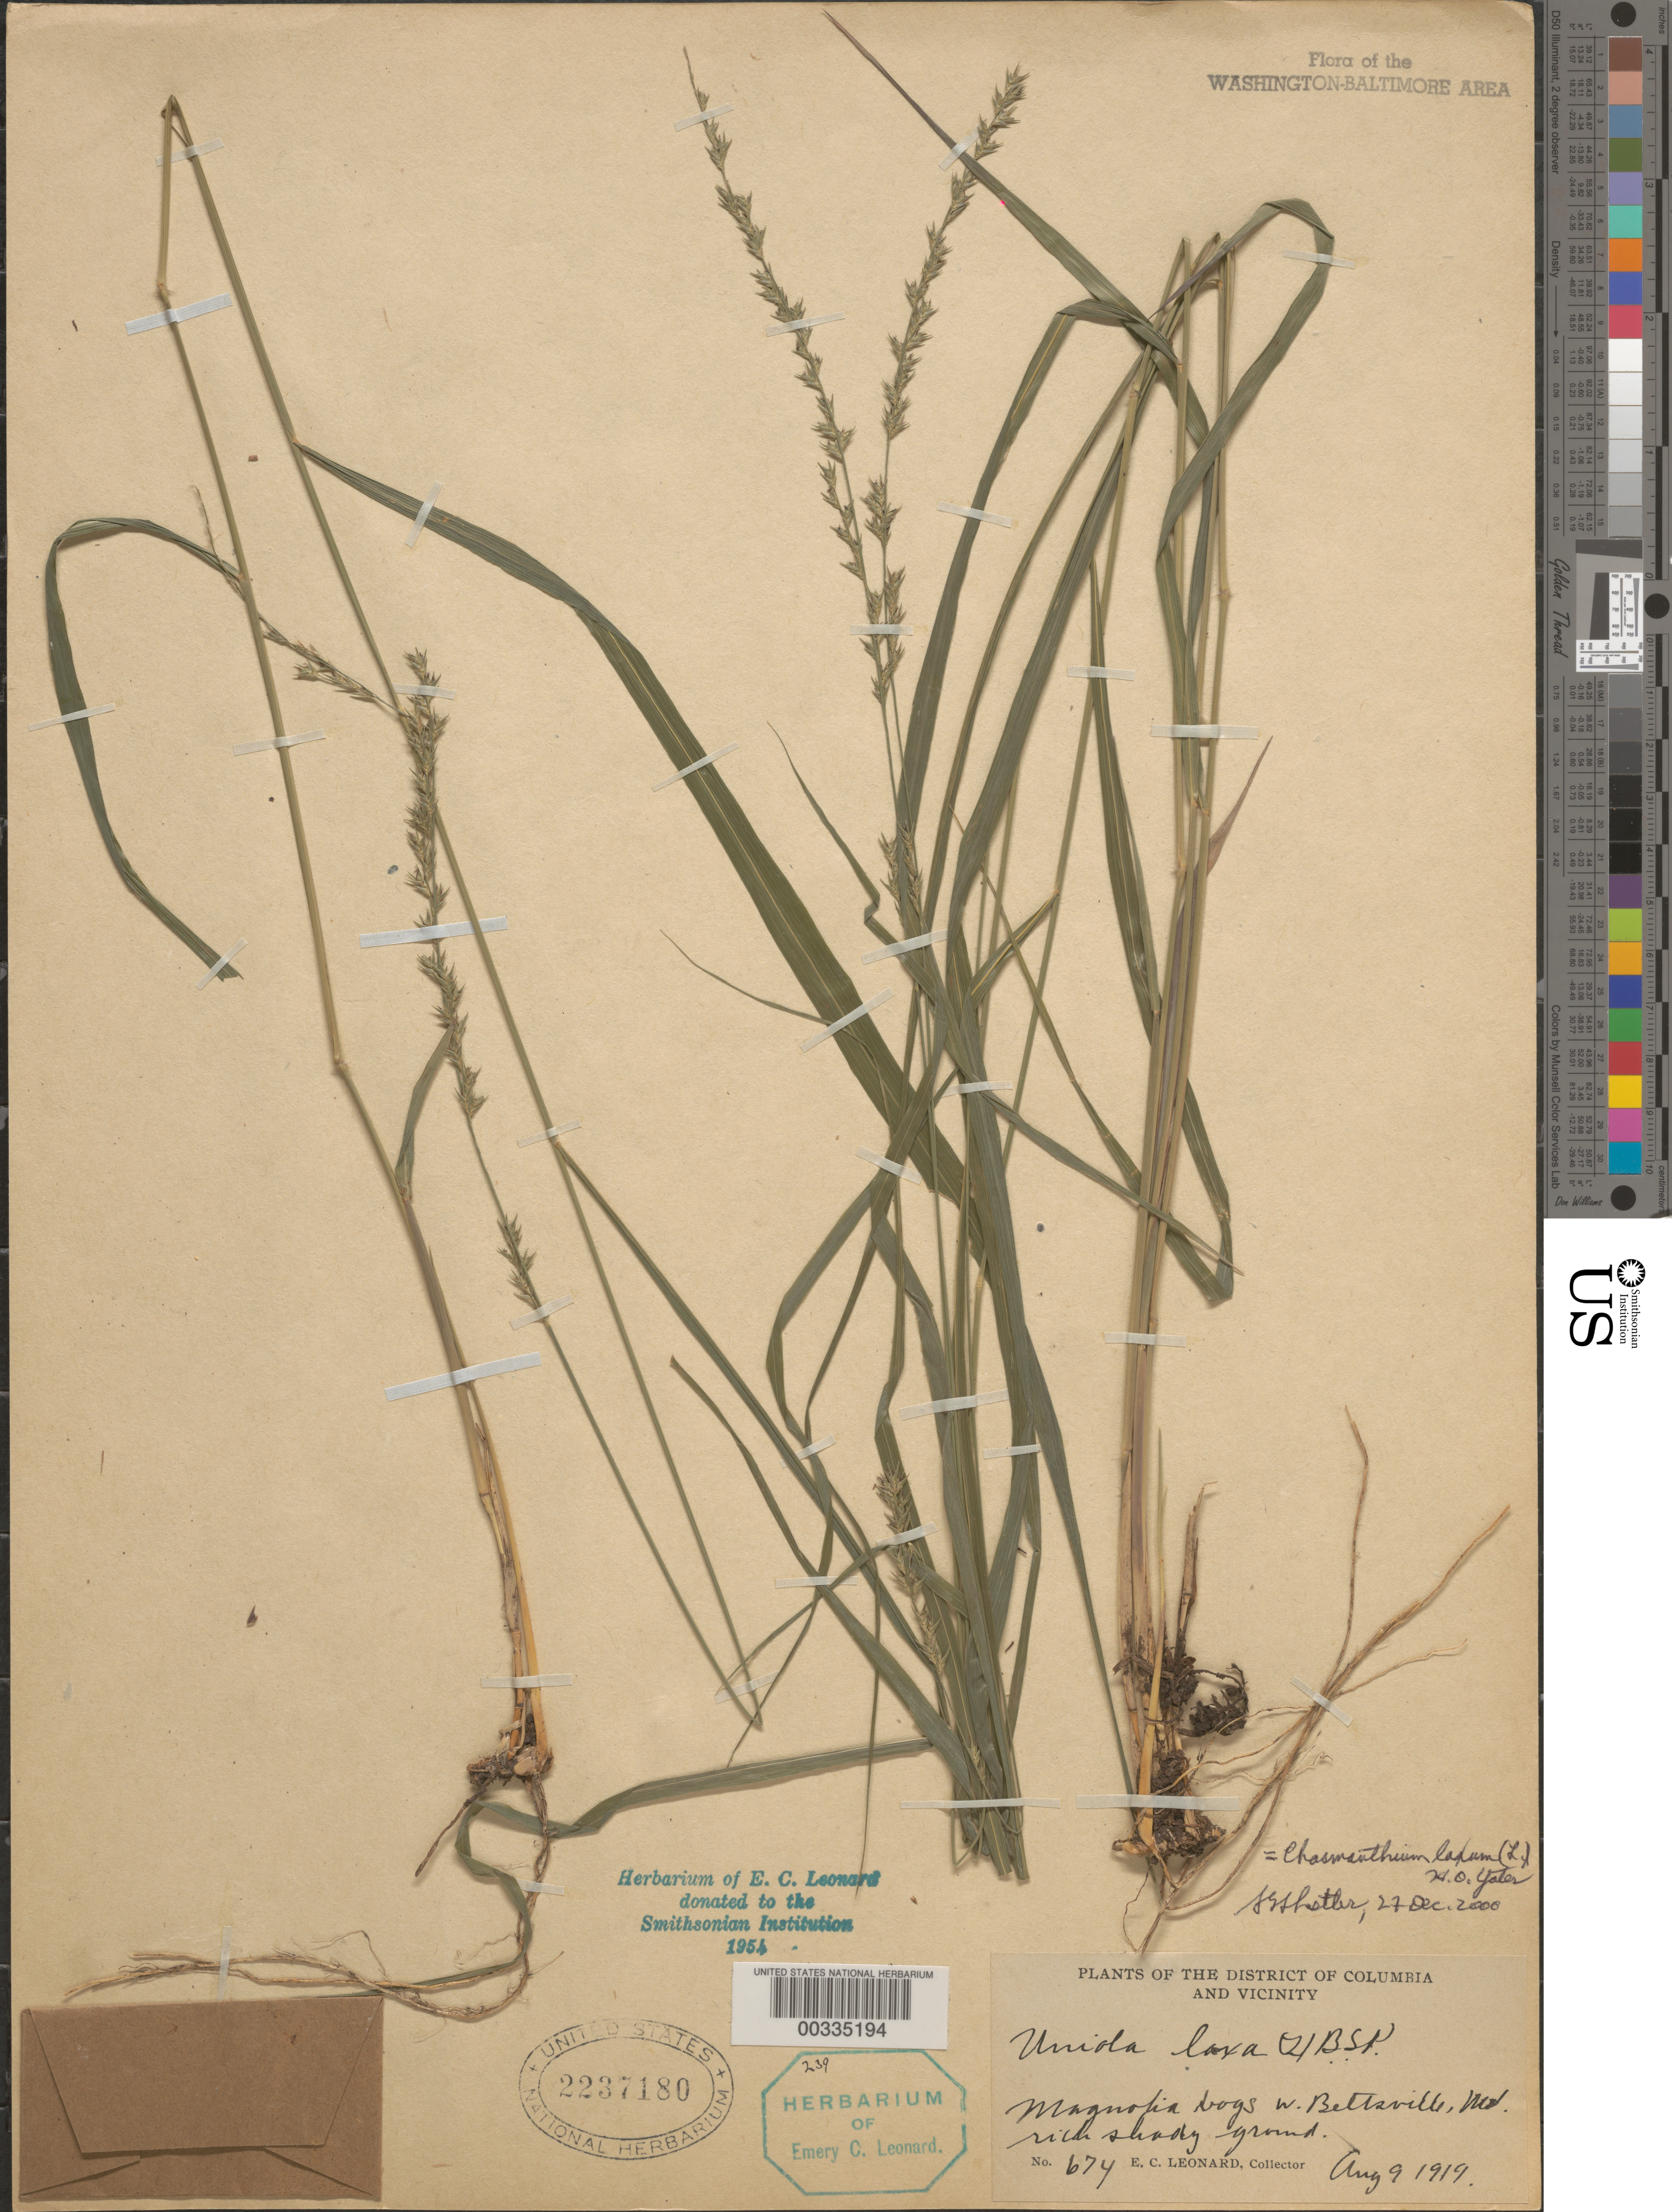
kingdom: Plantae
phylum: Tracheophyta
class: Liliopsida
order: Poales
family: Poaceae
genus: Chasmanthium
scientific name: Chasmanthium laxum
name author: (L.) H.O. Yates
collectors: E. C. Leonard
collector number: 674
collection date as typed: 09 Aug 1919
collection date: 1919-08-09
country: United States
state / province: Maryland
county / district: Prince George's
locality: Magnolia Bogs, west of Beltsville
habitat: Magnolis bogs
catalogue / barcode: US 2237180